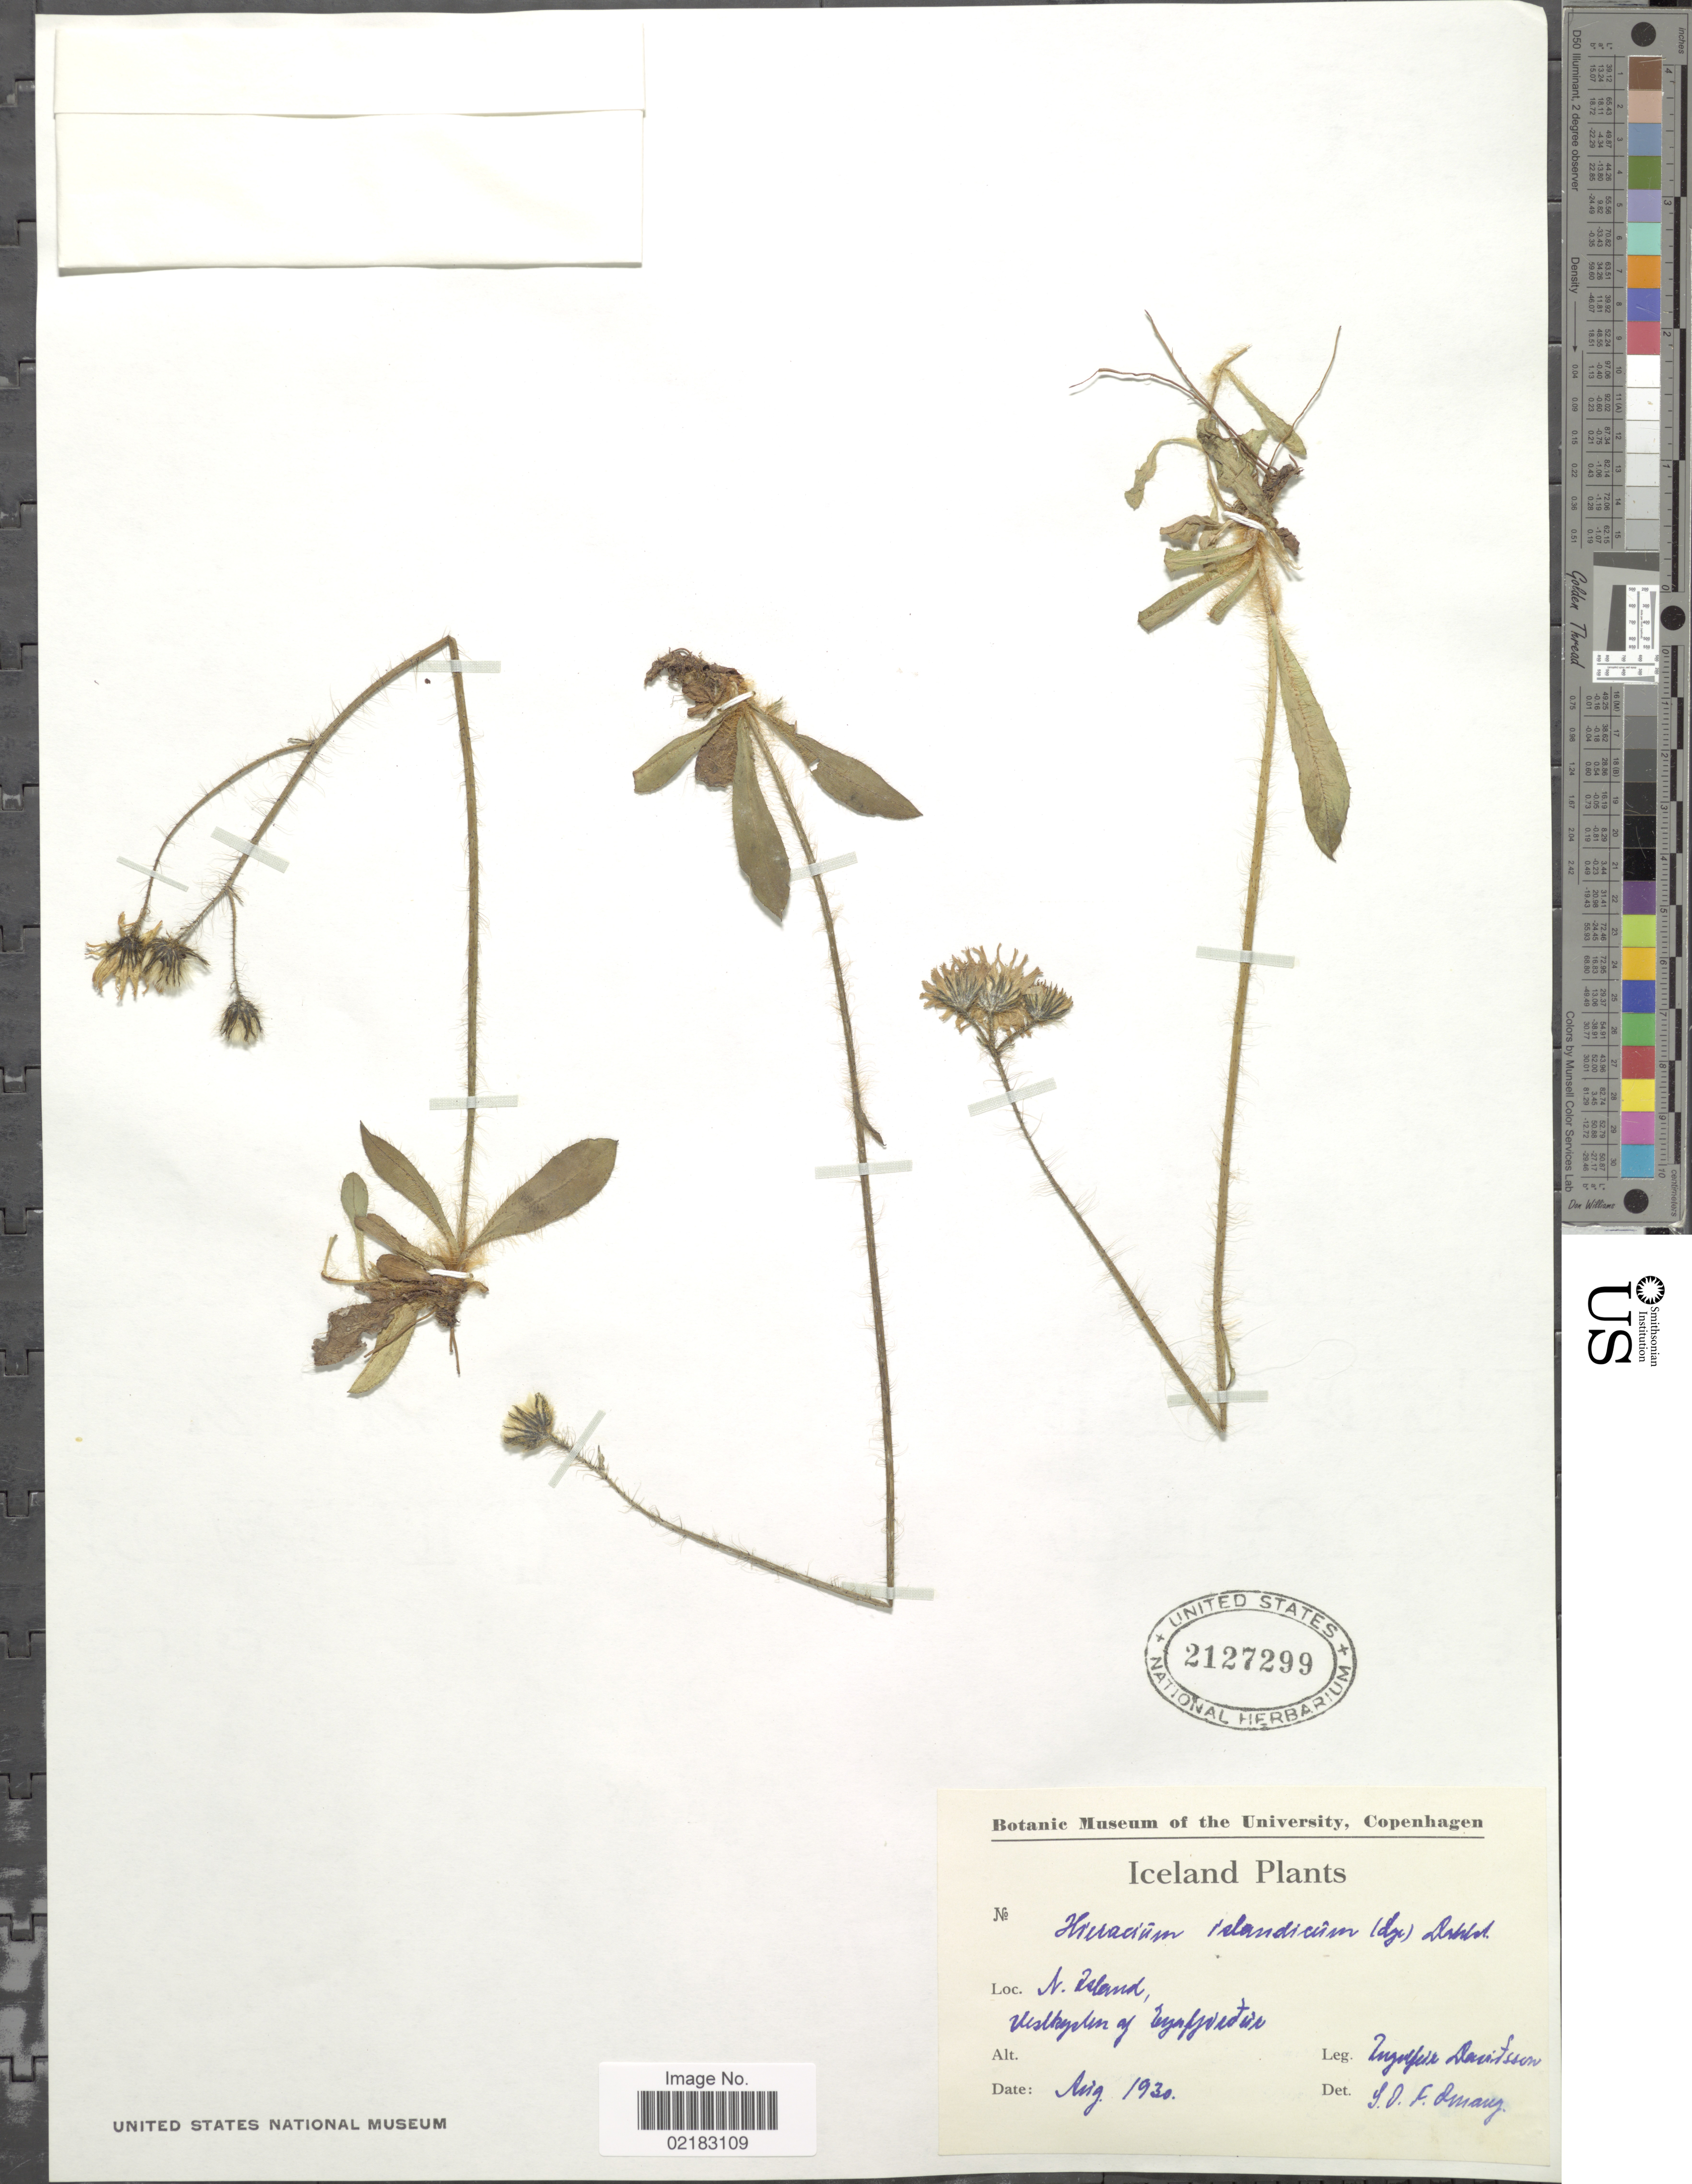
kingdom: Plantae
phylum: Tracheophyta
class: Magnoliopsida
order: Asterales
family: Asteraceae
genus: Hieracium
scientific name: Hieracium islandicum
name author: (Lange) Dahlst.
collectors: I. Davidsson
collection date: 1930-08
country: Iceland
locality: N. Island Vestkysten af Eyafjörður.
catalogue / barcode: US 2127299